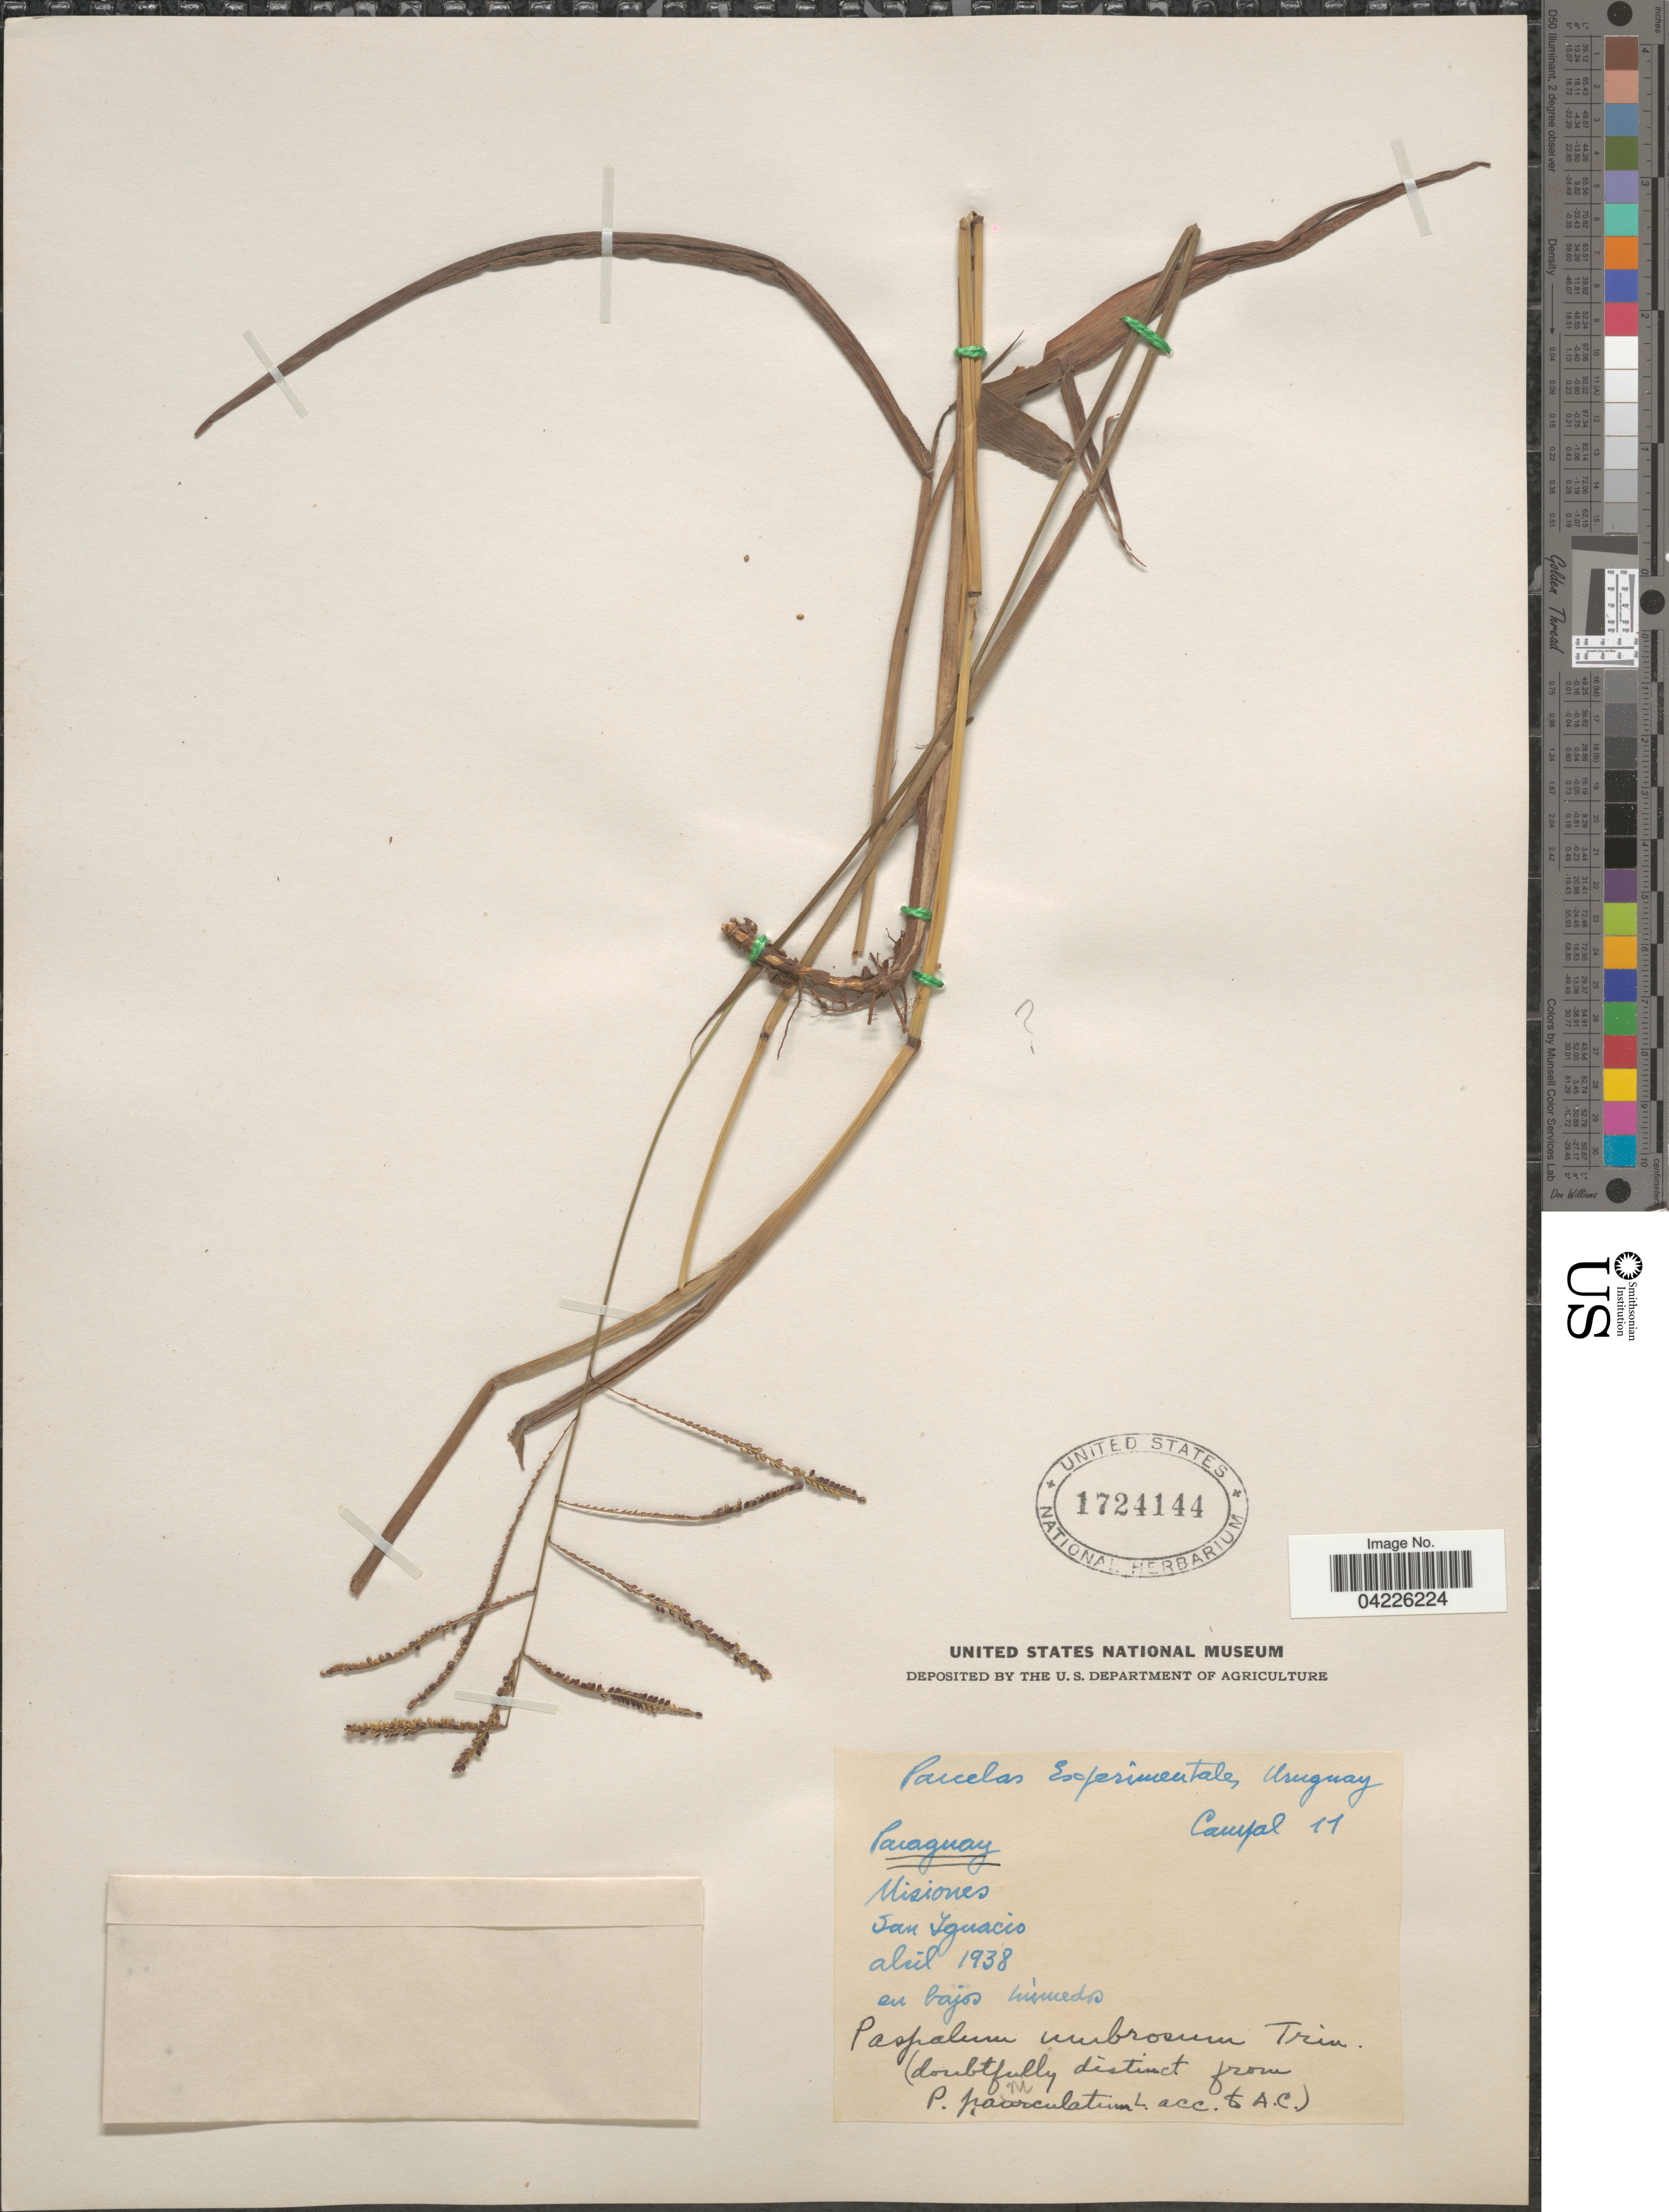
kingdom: Plantae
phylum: Tracheophyta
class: Liliopsida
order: Poales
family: Poaceae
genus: Paspalum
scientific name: Paspalum umbrosum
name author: Trin.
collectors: -- Campal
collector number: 11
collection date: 1938-04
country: Paraguay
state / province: Misiones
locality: San Ignacio.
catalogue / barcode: US 1724144